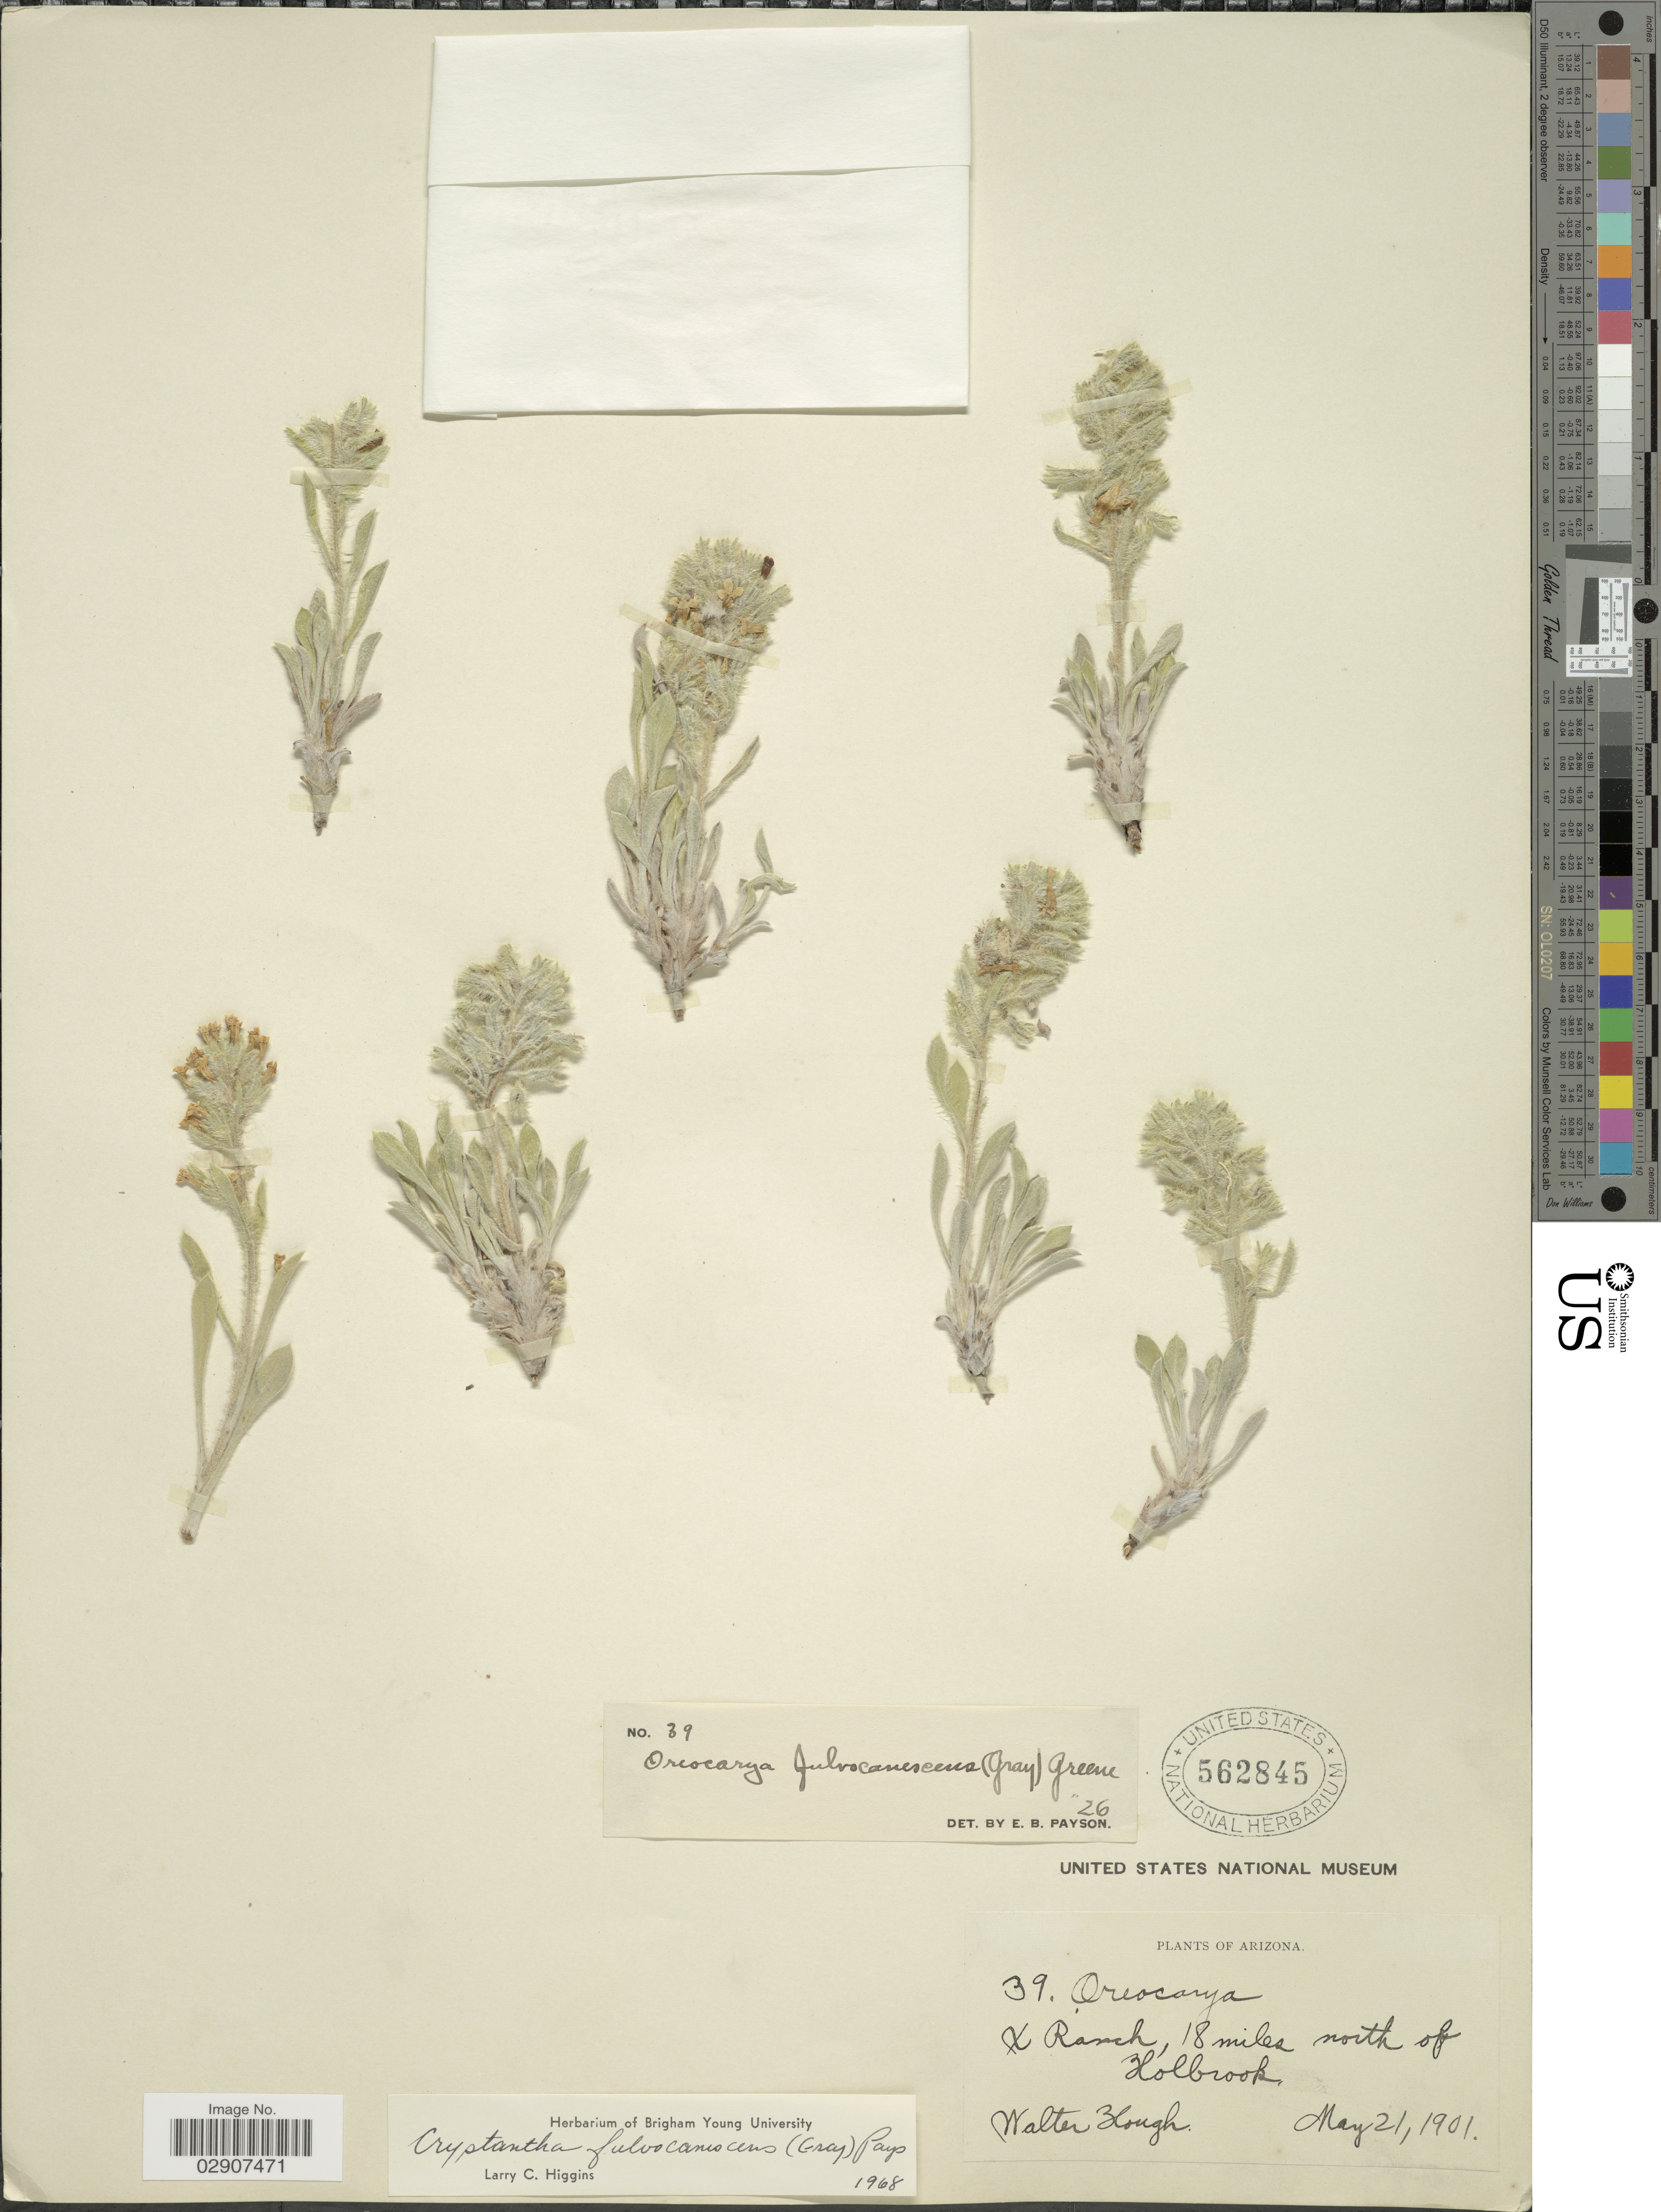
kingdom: Plantae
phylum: Tracheophyta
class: Magnoliopsida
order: Boraginales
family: Boraginaceae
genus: Cryptantha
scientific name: Cryptantha fulvocanescens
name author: (S. Watson) Payson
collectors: W. Hough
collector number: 39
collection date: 1901-05-21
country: United States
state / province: Arizona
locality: X Ranch, 18 miles north of Holbrook.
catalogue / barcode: US 562845